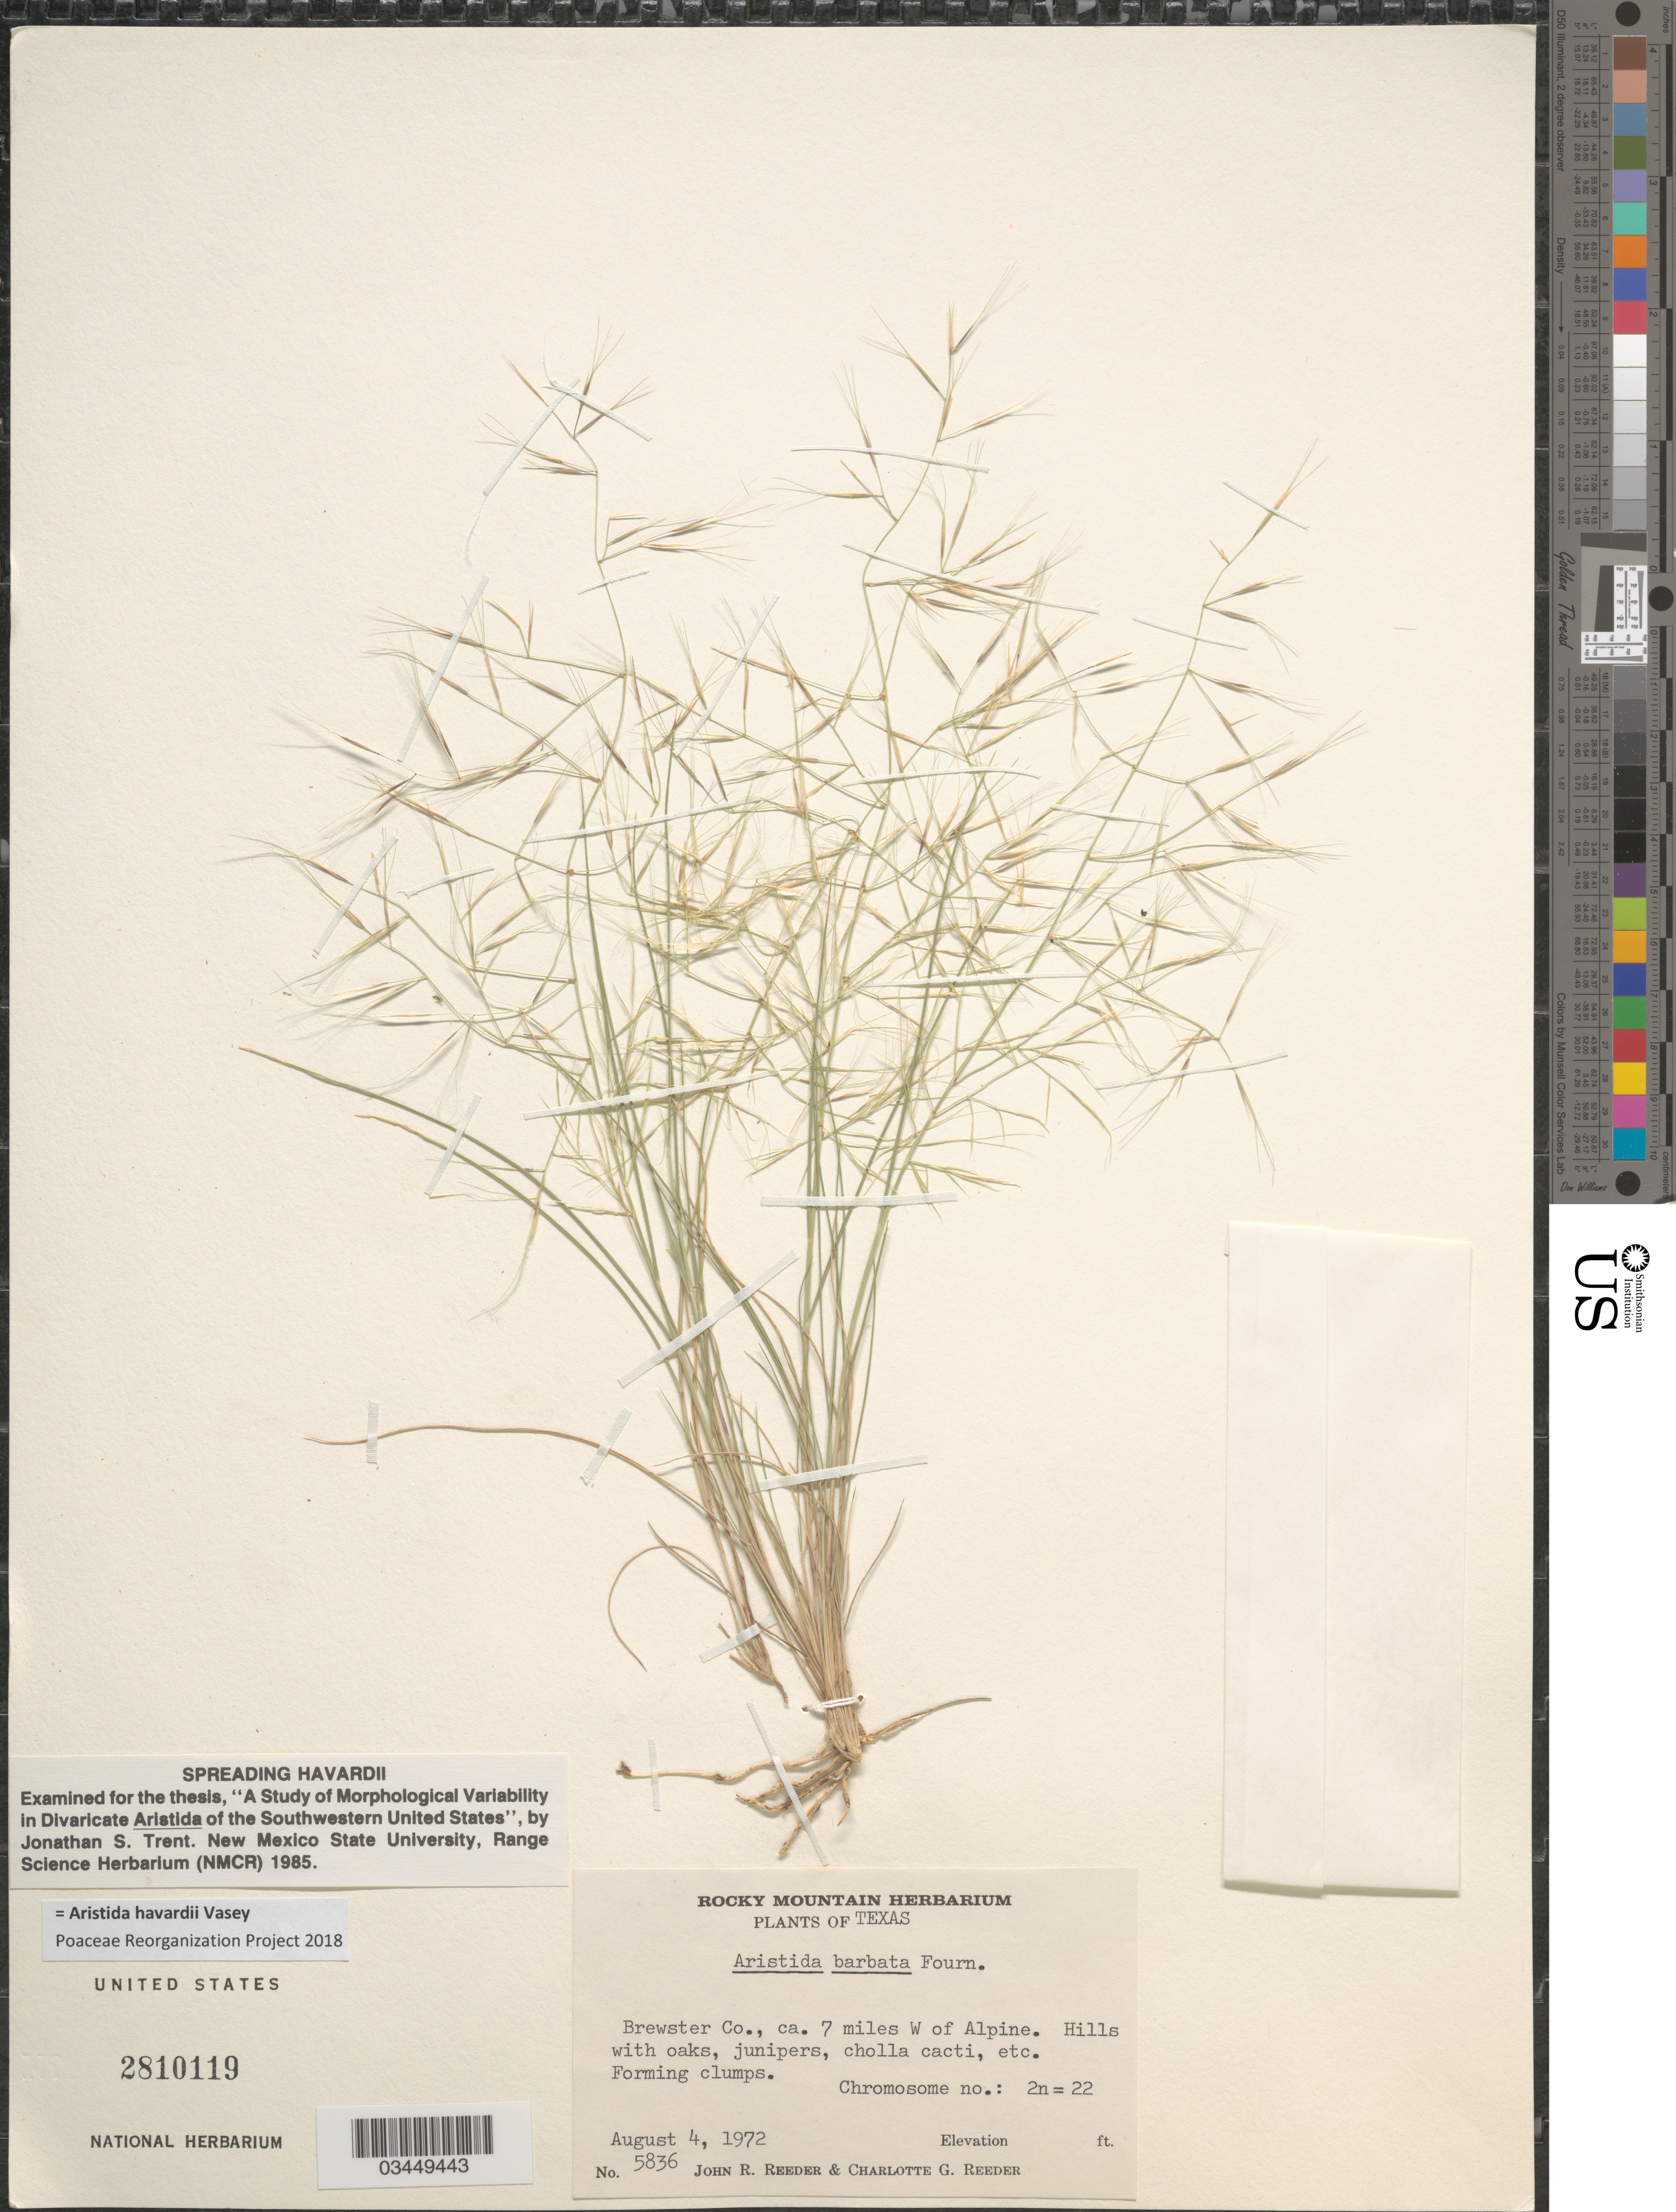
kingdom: Plantae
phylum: Tracheophyta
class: Liliopsida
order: Poales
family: Poaceae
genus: Aristida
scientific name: Aristida havardii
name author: Vasey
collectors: J. R. Reeder & C. G. Reeder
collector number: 5836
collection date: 1972-08-04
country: United States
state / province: Texas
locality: Brewster Co., ca. 7 miles W of Alpine.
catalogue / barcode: US 2810119